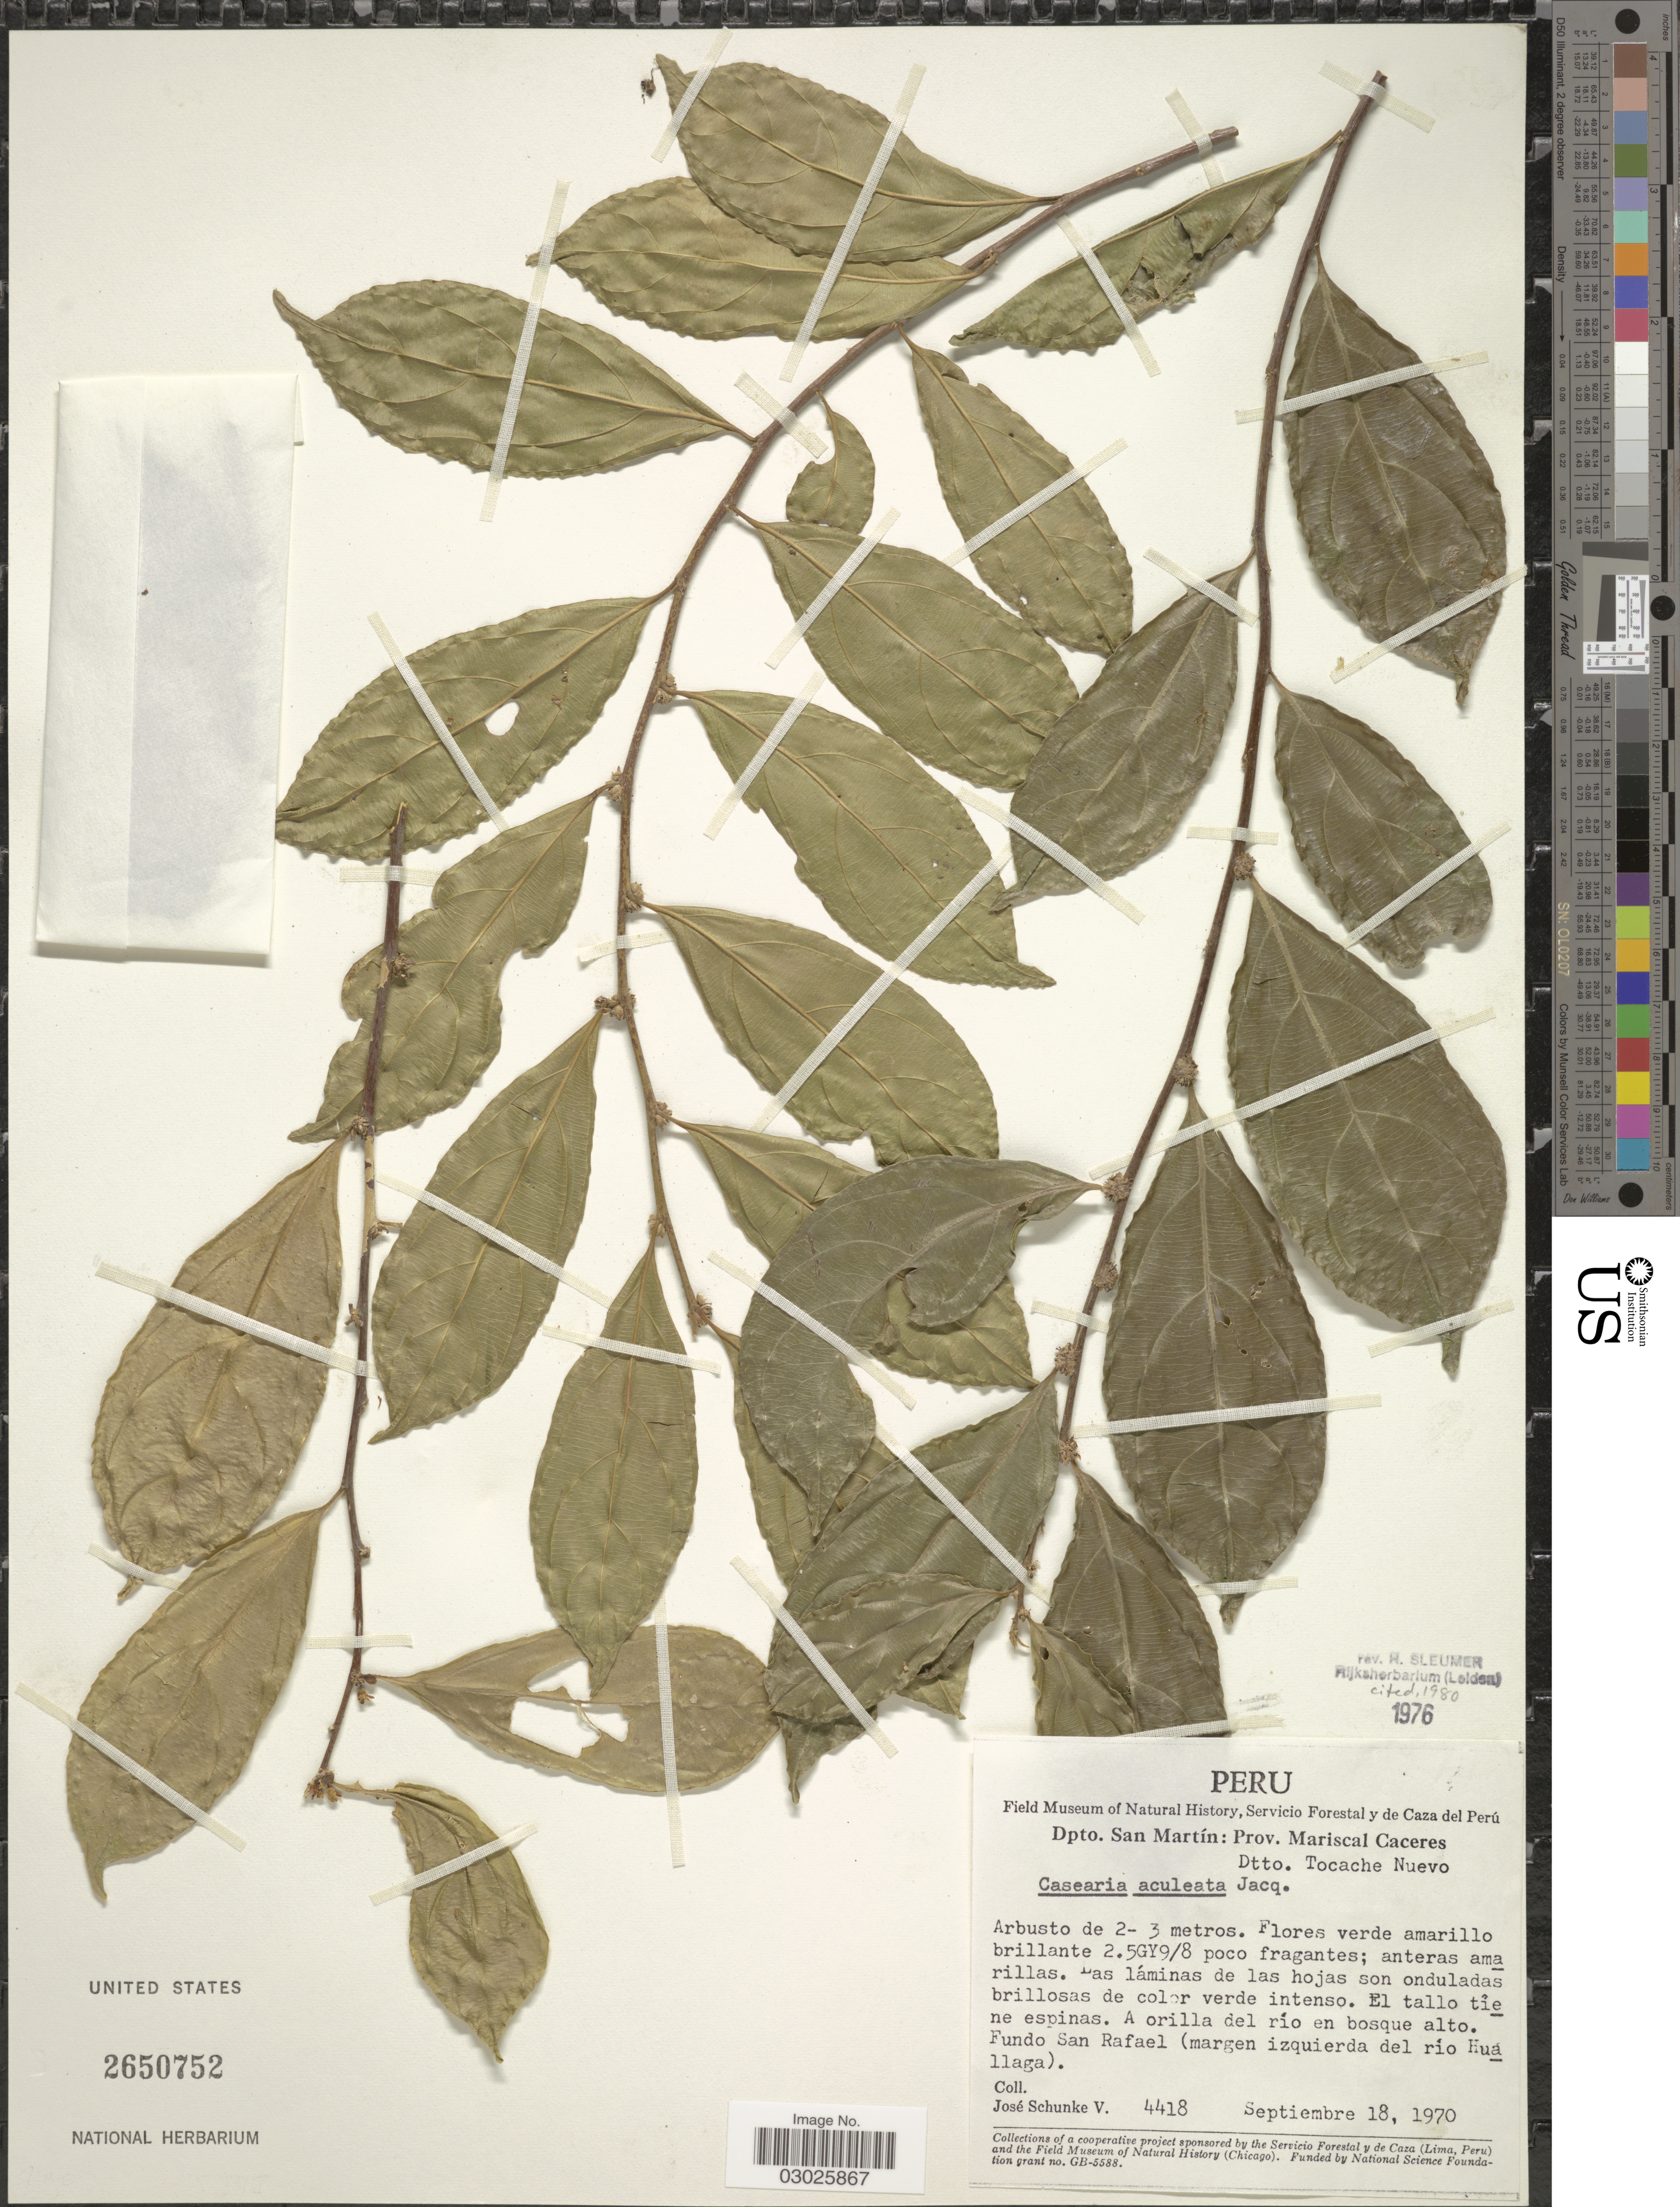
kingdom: Plantae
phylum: Tracheophyta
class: Magnoliopsida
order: Malpighiales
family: Salicaceae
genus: Casearia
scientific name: Casearia aculeata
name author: Jacq.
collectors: J. Schunke Vigo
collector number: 4418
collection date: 1970-09-18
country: Peru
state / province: San Martín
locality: Dpto. San Martín: Prov. Mariscal Caceres. Dtto. Tocache Nuevo. Fundo San Rafael (margen izquierda del río Huallaga).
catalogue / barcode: US 2650752